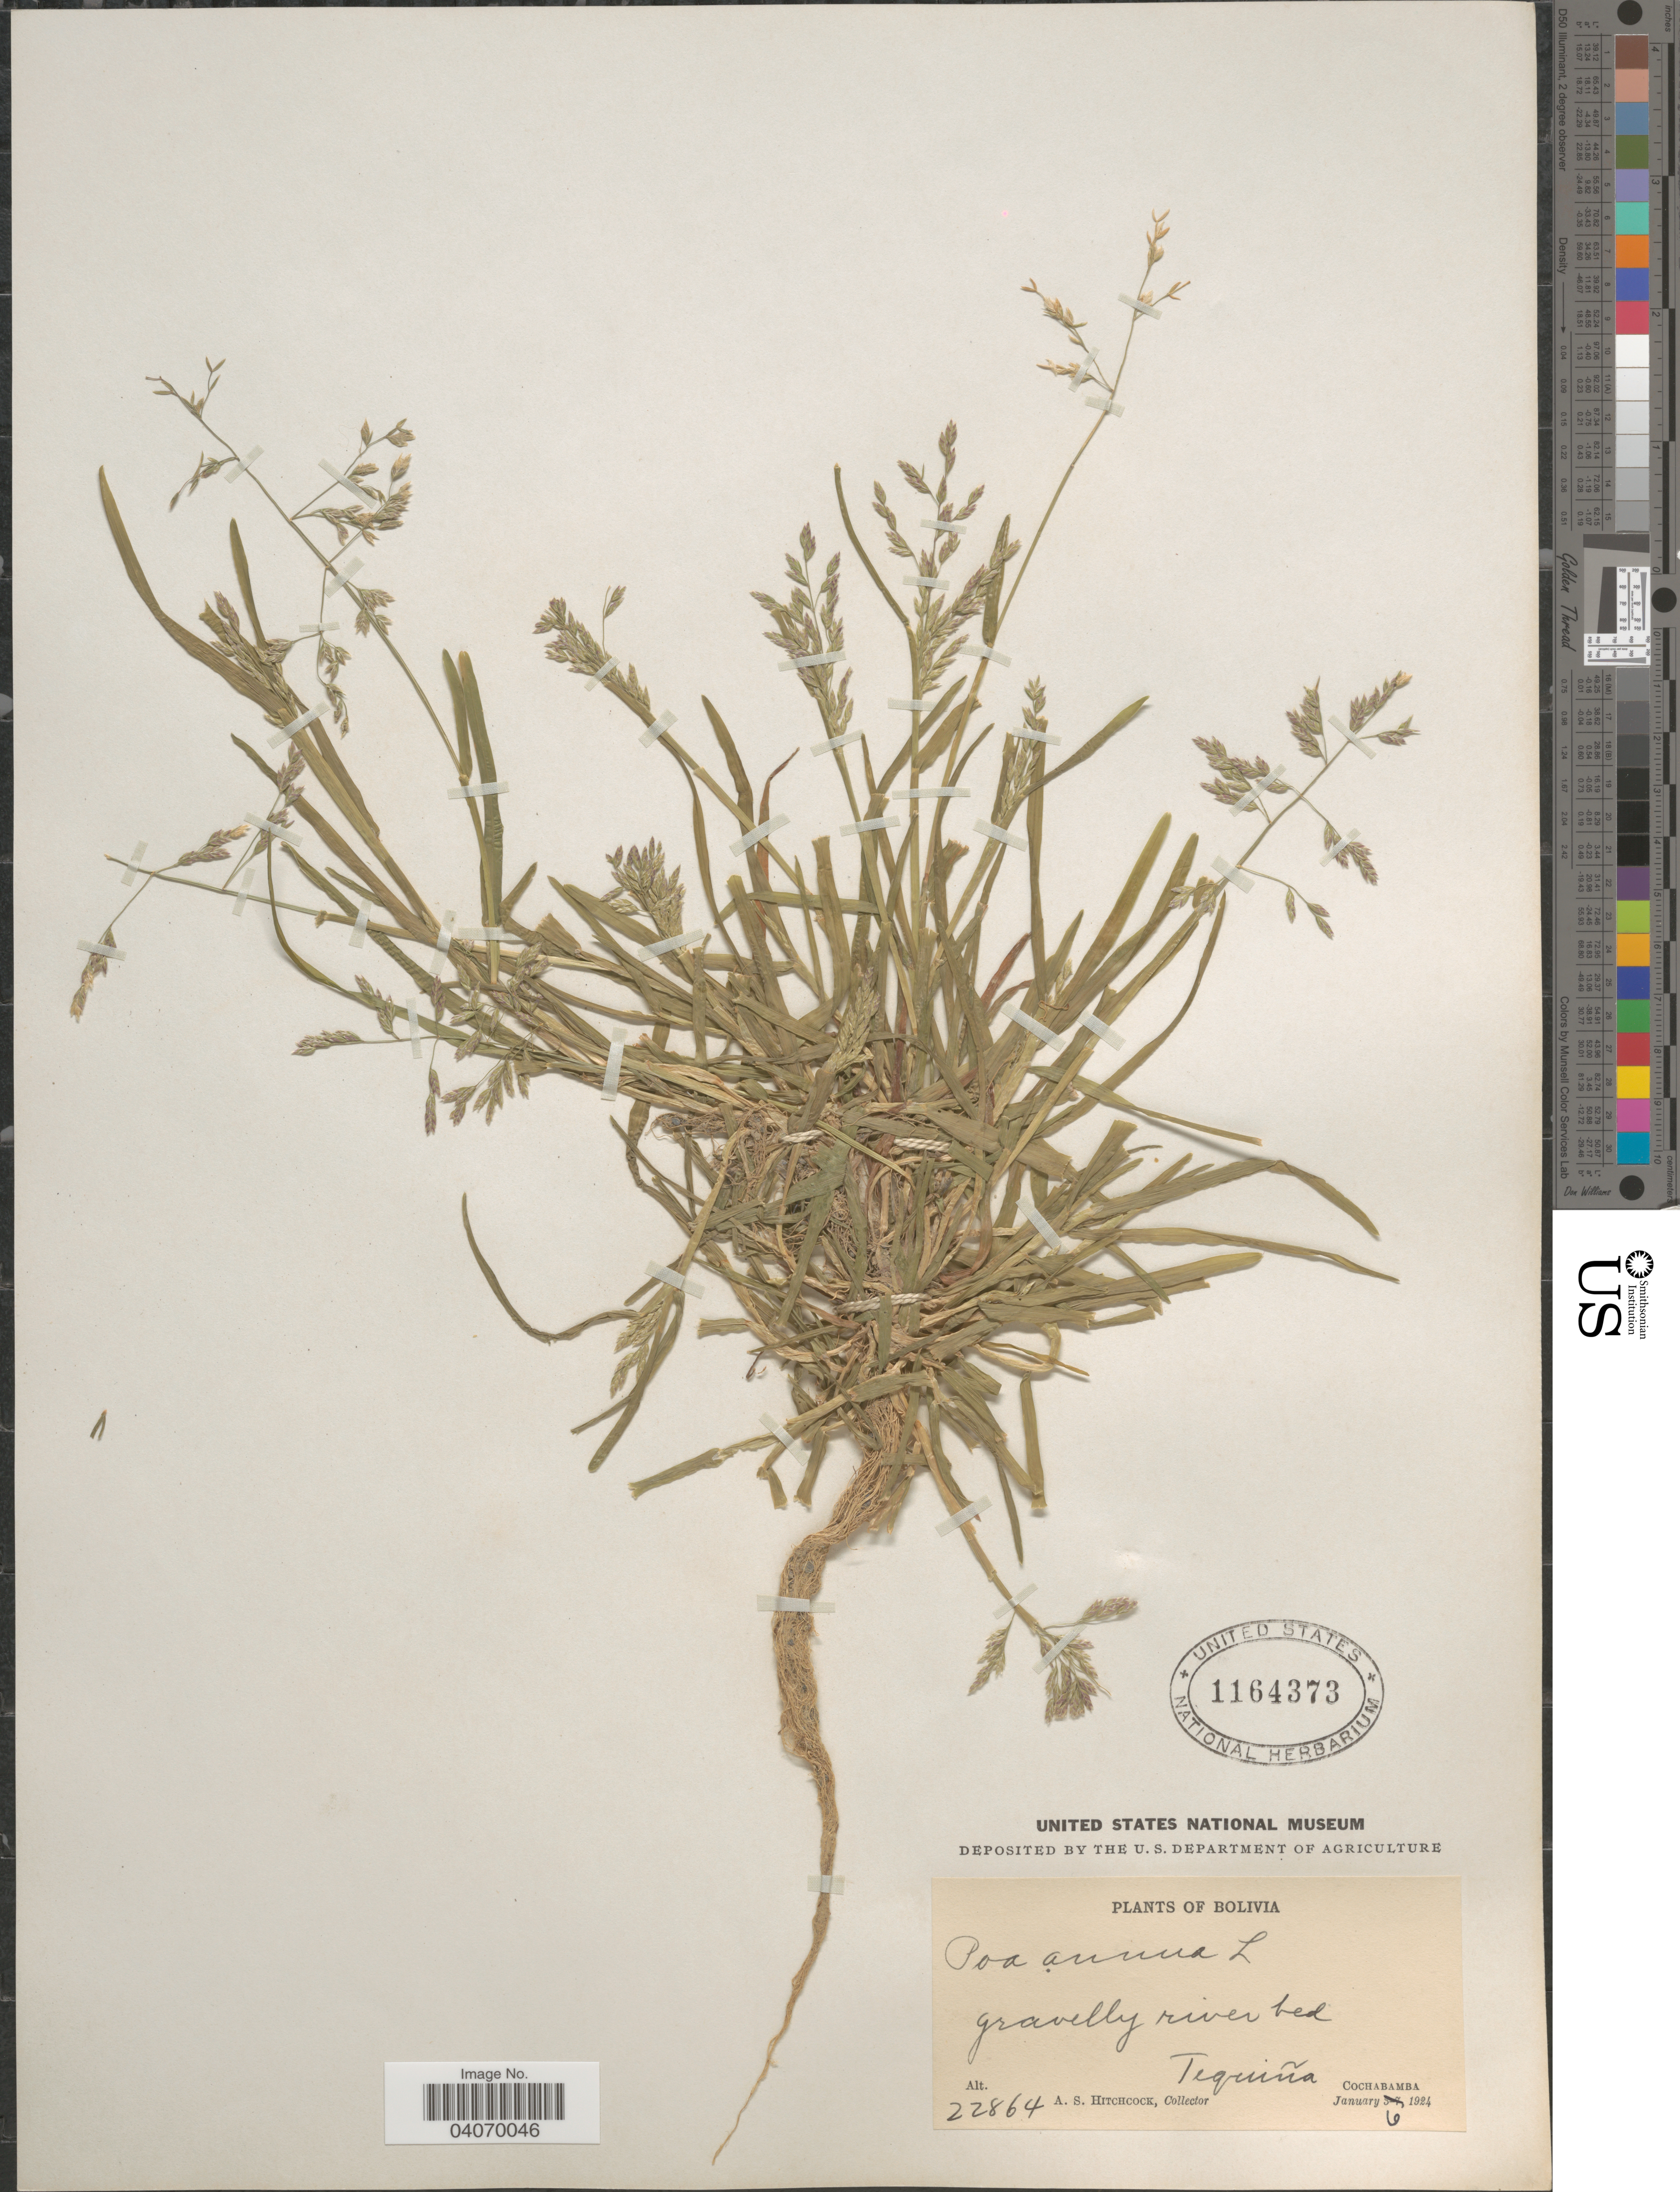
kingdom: Plantae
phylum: Tracheophyta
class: Liliopsida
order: Poales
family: Poaceae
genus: Poa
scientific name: Poa annua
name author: L.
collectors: A. S. Hitchcock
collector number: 22864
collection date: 1924-01-06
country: Bolivia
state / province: Cochabamba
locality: Tequiña.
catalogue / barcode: US 1164373